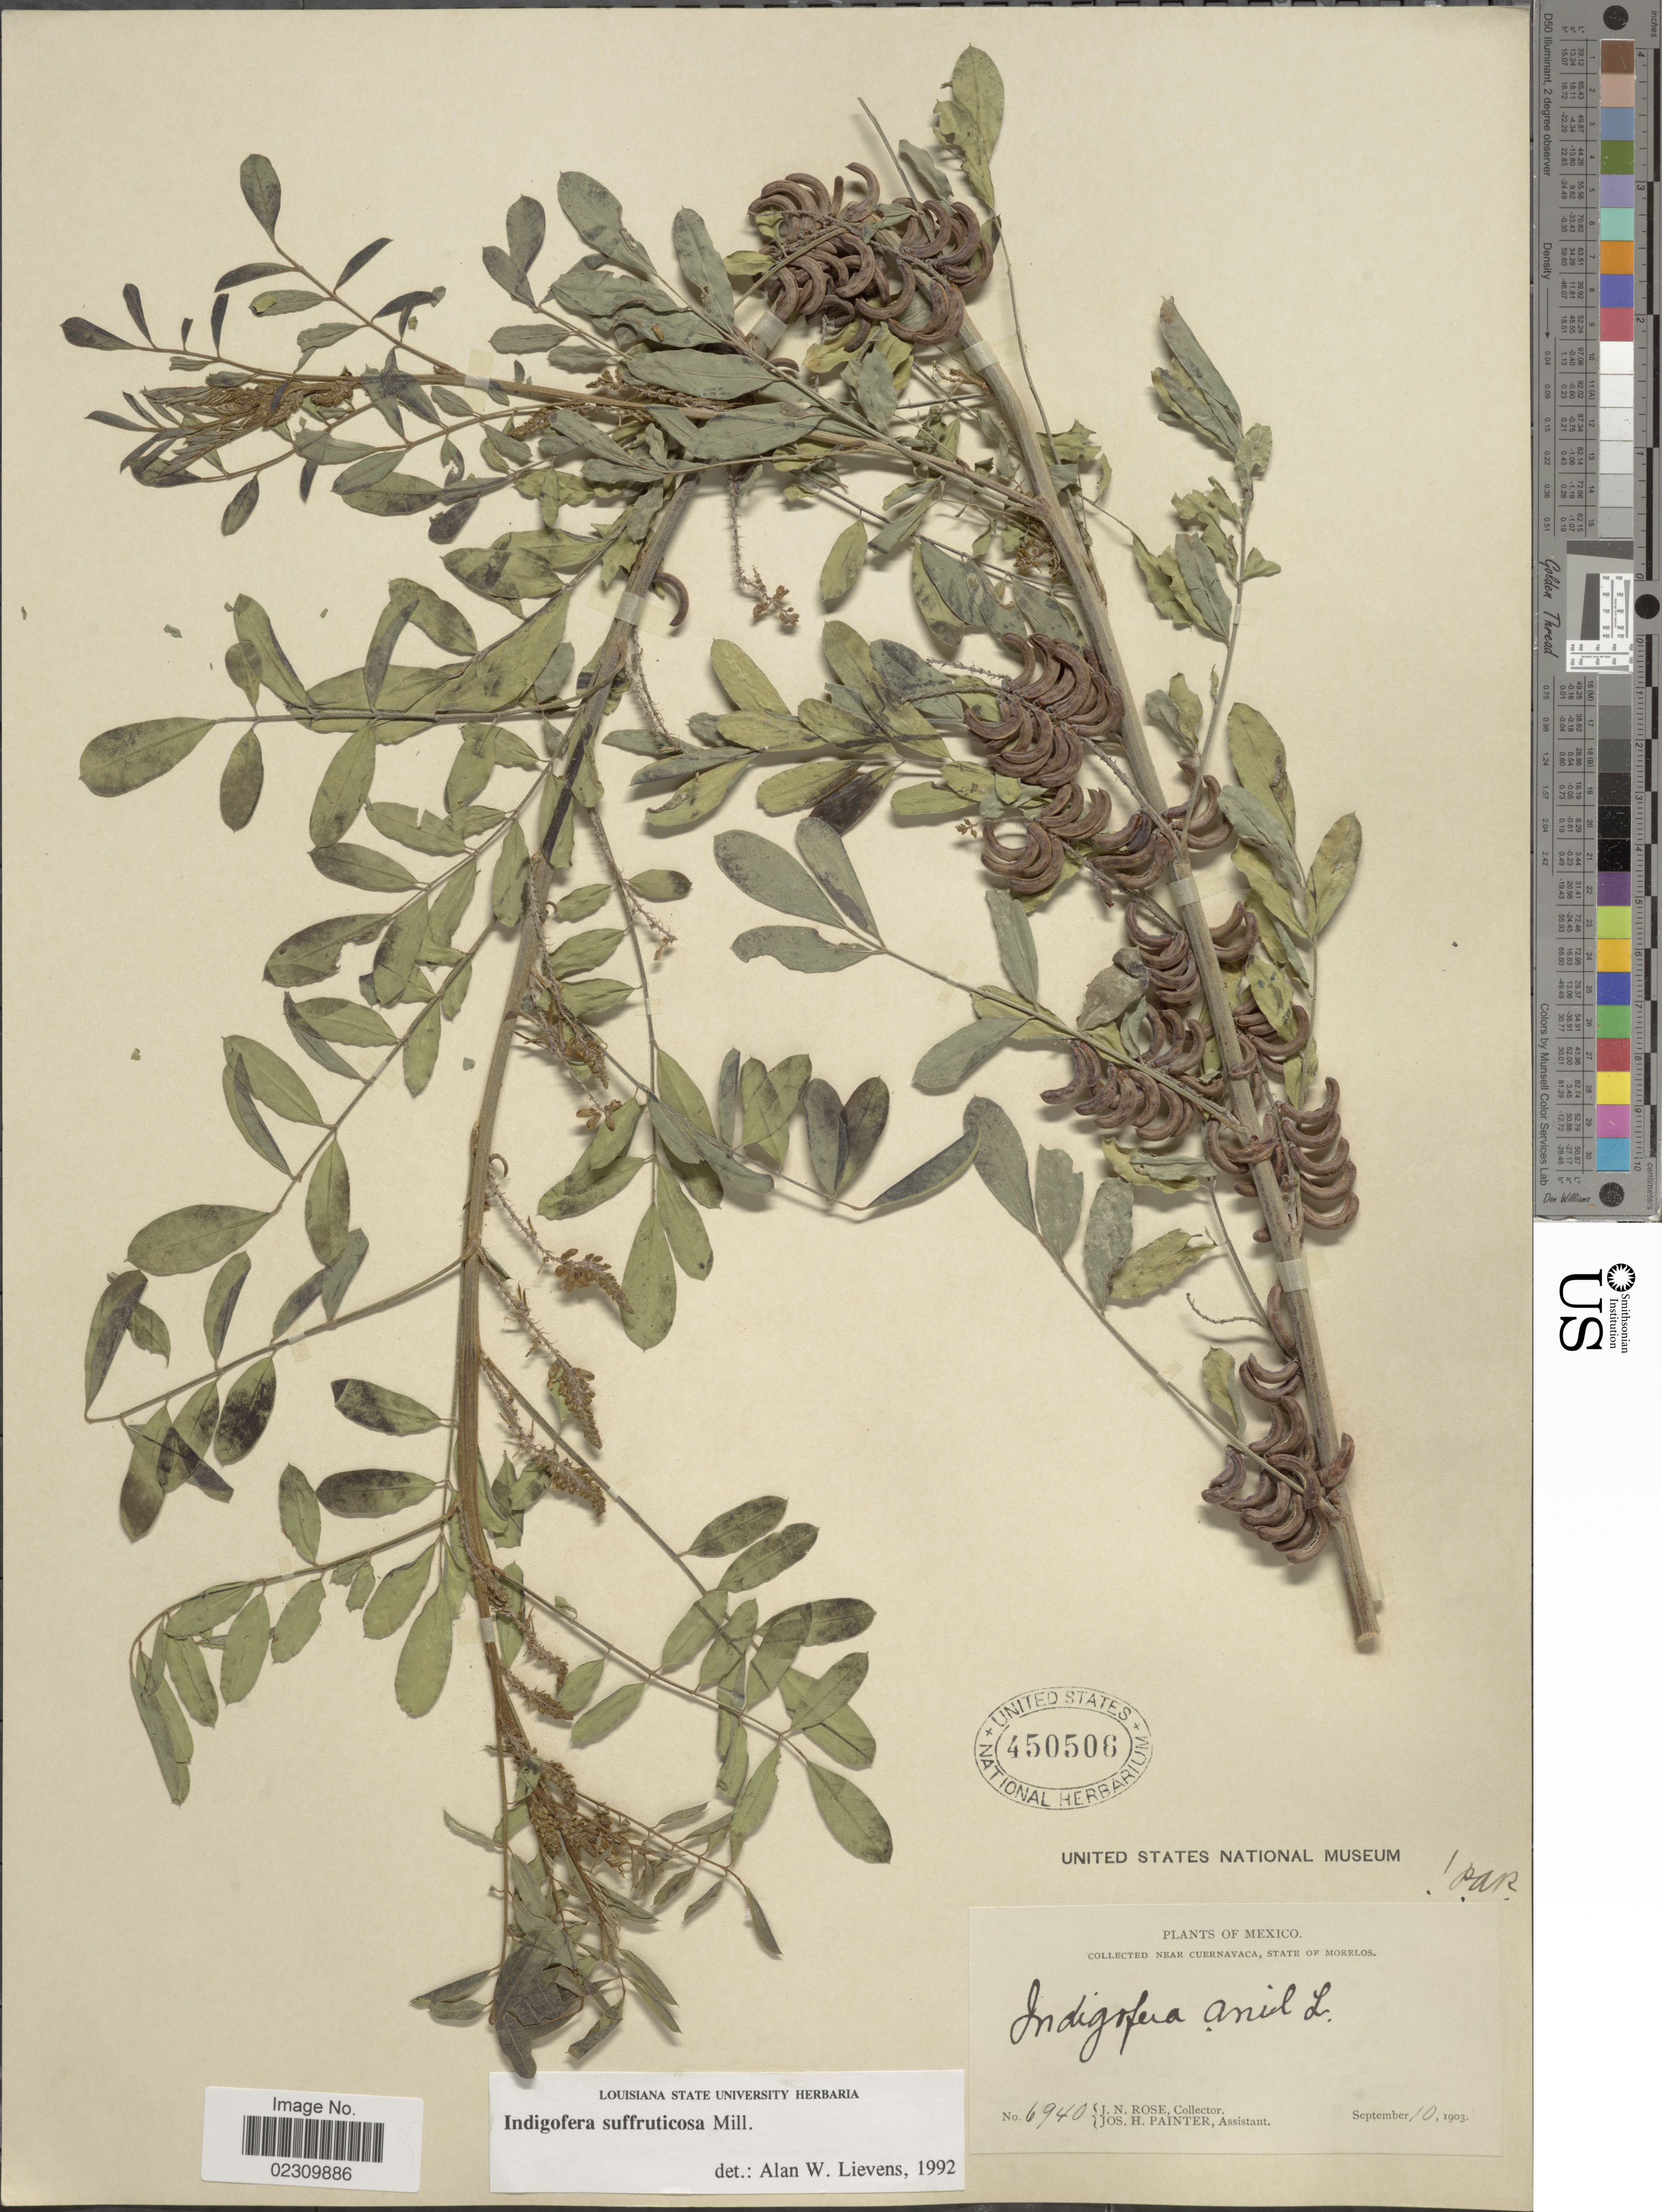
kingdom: Plantae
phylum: Tracheophyta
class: Magnoliopsida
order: Fabales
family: Fabaceae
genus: Indigofera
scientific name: Indigofera suffruticosa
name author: Mill.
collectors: J. N. Rose & J. H. Painter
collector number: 6940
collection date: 1903-09-10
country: Mexico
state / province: Morelos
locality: Near Cuernavaca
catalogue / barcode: US 450506